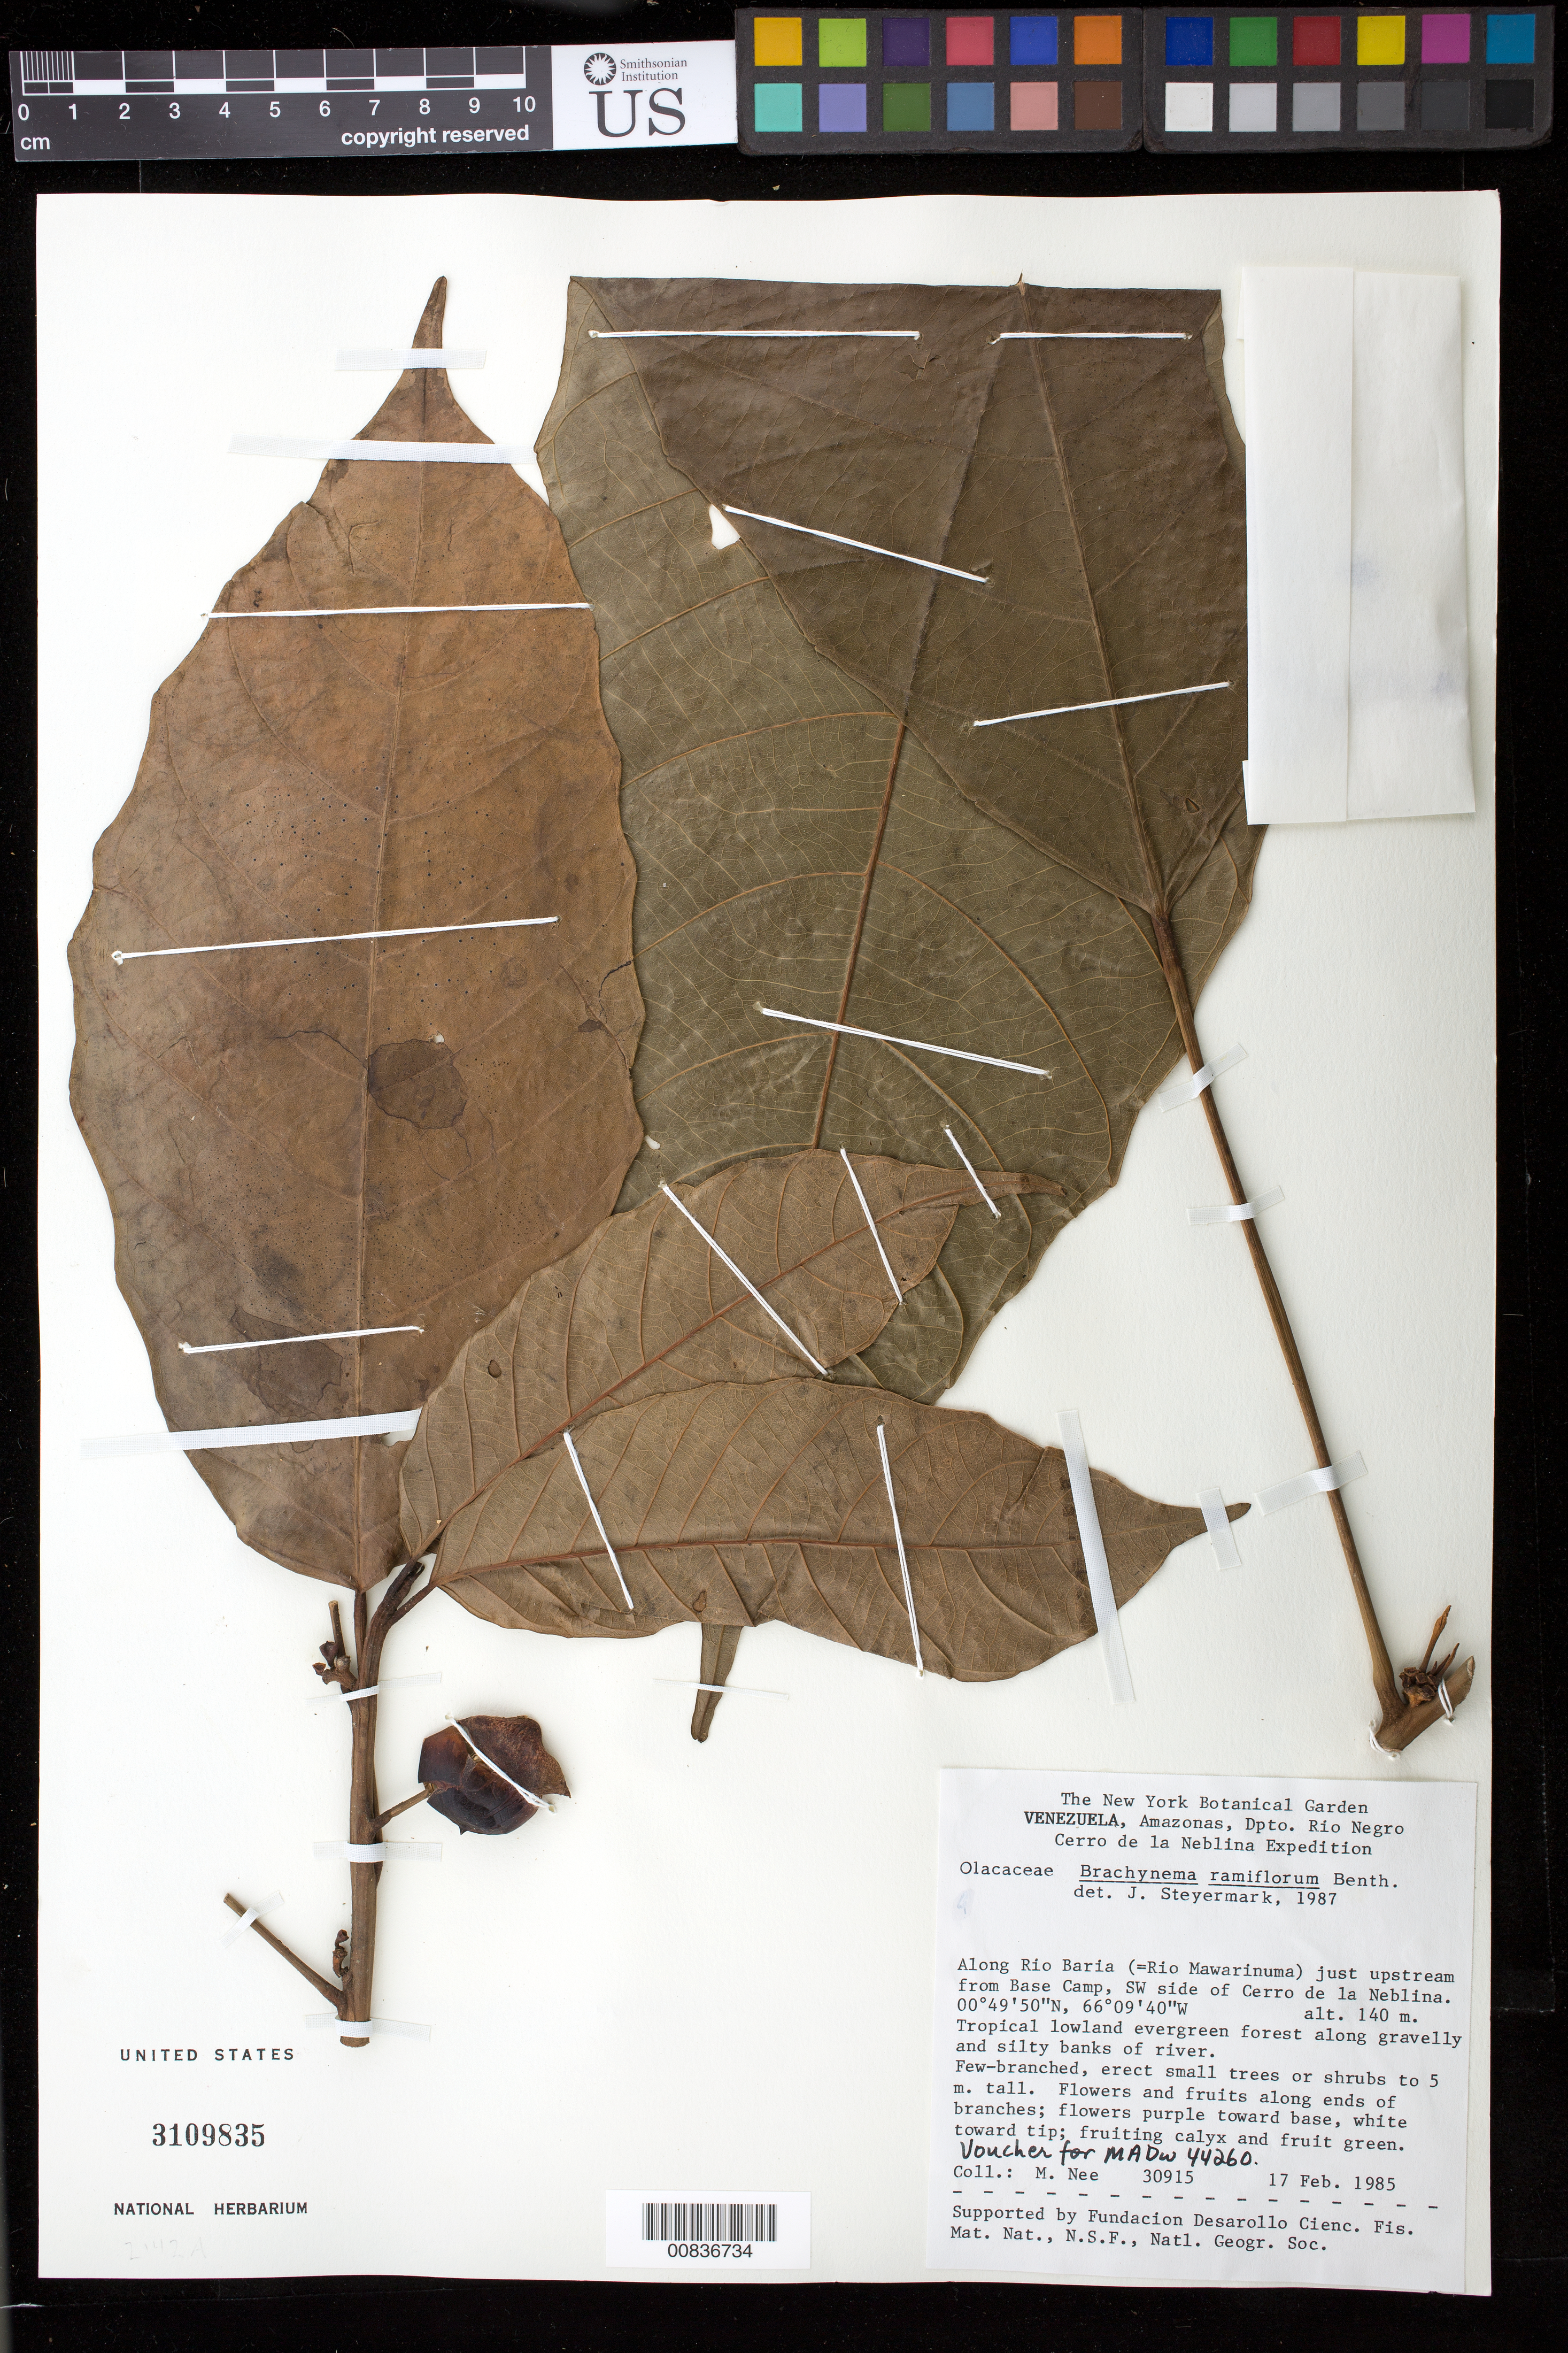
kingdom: Plantae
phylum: Tracheophyta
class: Magnoliopsida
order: Santalales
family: Erythropalaceae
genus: Brachynema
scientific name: Brachynema ramiflorum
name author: Benth.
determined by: Steyermark, Julian A., (VEN)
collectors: M. Nee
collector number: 30915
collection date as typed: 17-Feb-85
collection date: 1985-02-17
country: Venezuela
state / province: Amazonas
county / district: Río Negro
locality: Río Baria (Río Mawarinuma) just upstream from Base Camp, SW side of Cerro de la Neblina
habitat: Tropical lowland evergreen forest along gravelly and silty banks of river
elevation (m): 140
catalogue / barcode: US 3109835